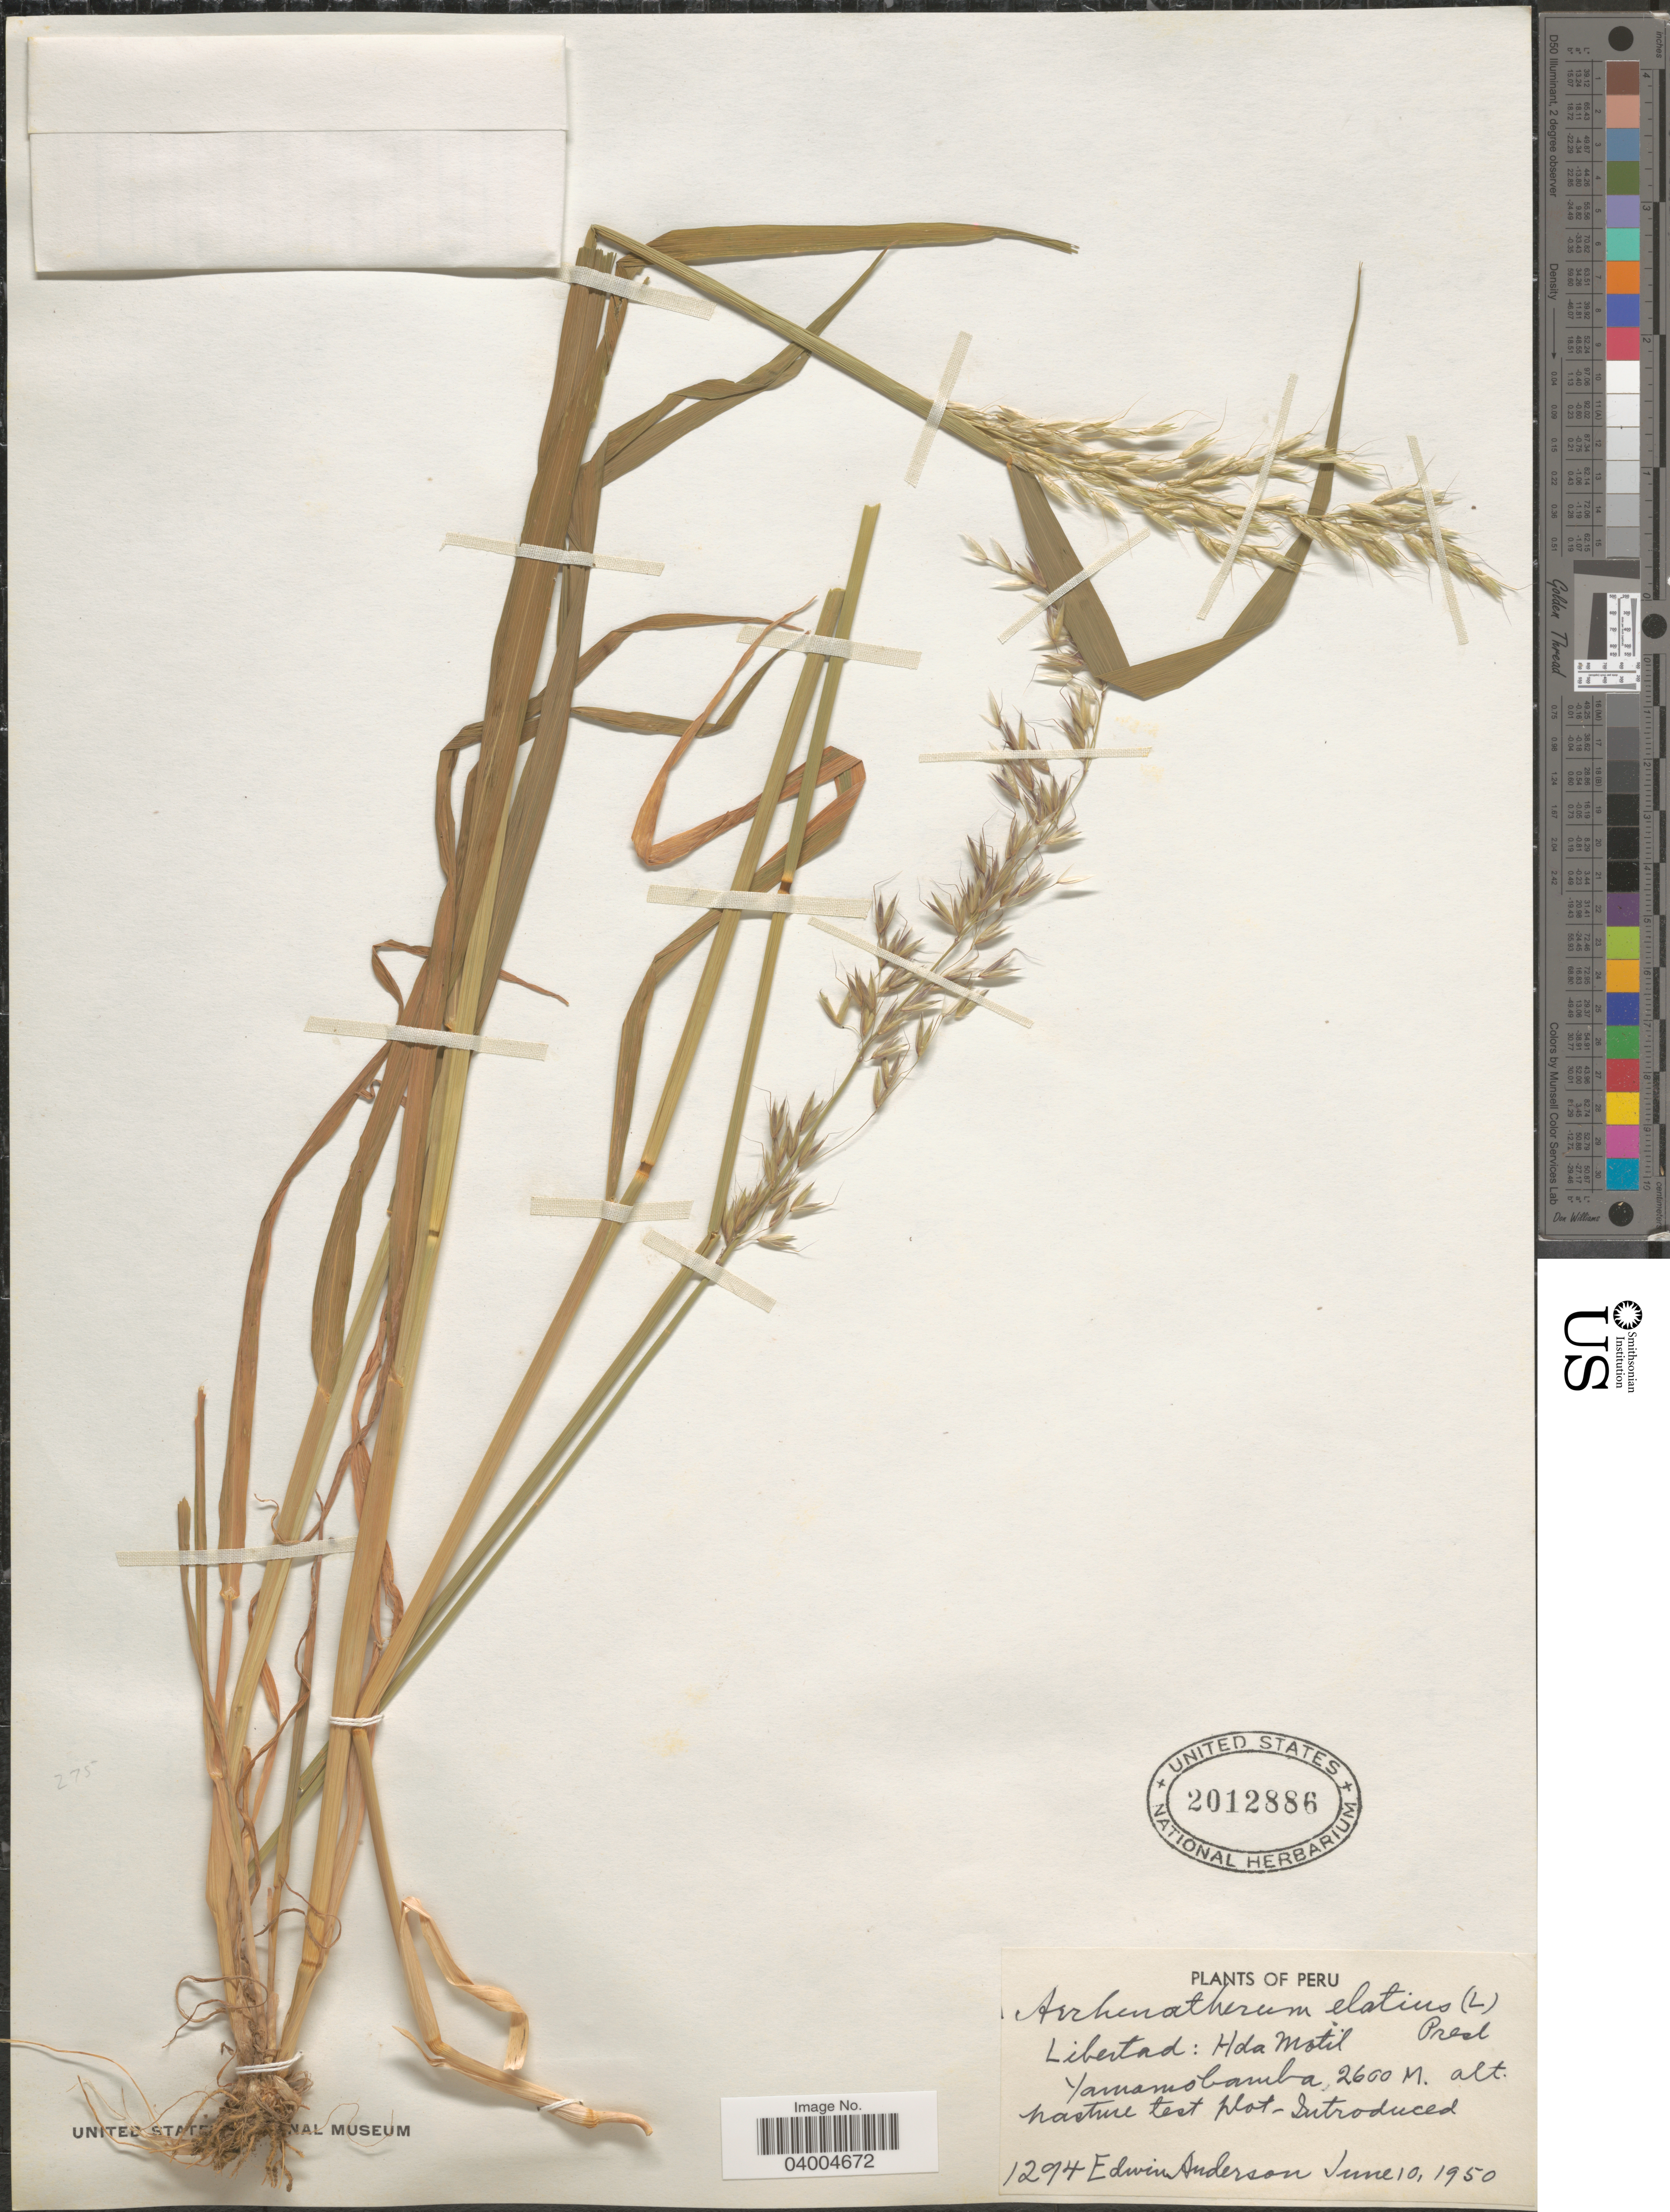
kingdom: Plantae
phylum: Tracheophyta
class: Liliopsida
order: Poales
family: Poaceae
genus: Arrhenatherum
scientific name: Arrhenatherum elatius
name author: (L.) J. Presl & C. Presl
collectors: E. Anderson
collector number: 1294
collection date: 1950-06-10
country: Peru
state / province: La Libertad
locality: Hda Motil. Yamobamba.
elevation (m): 2600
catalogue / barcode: US 2012886